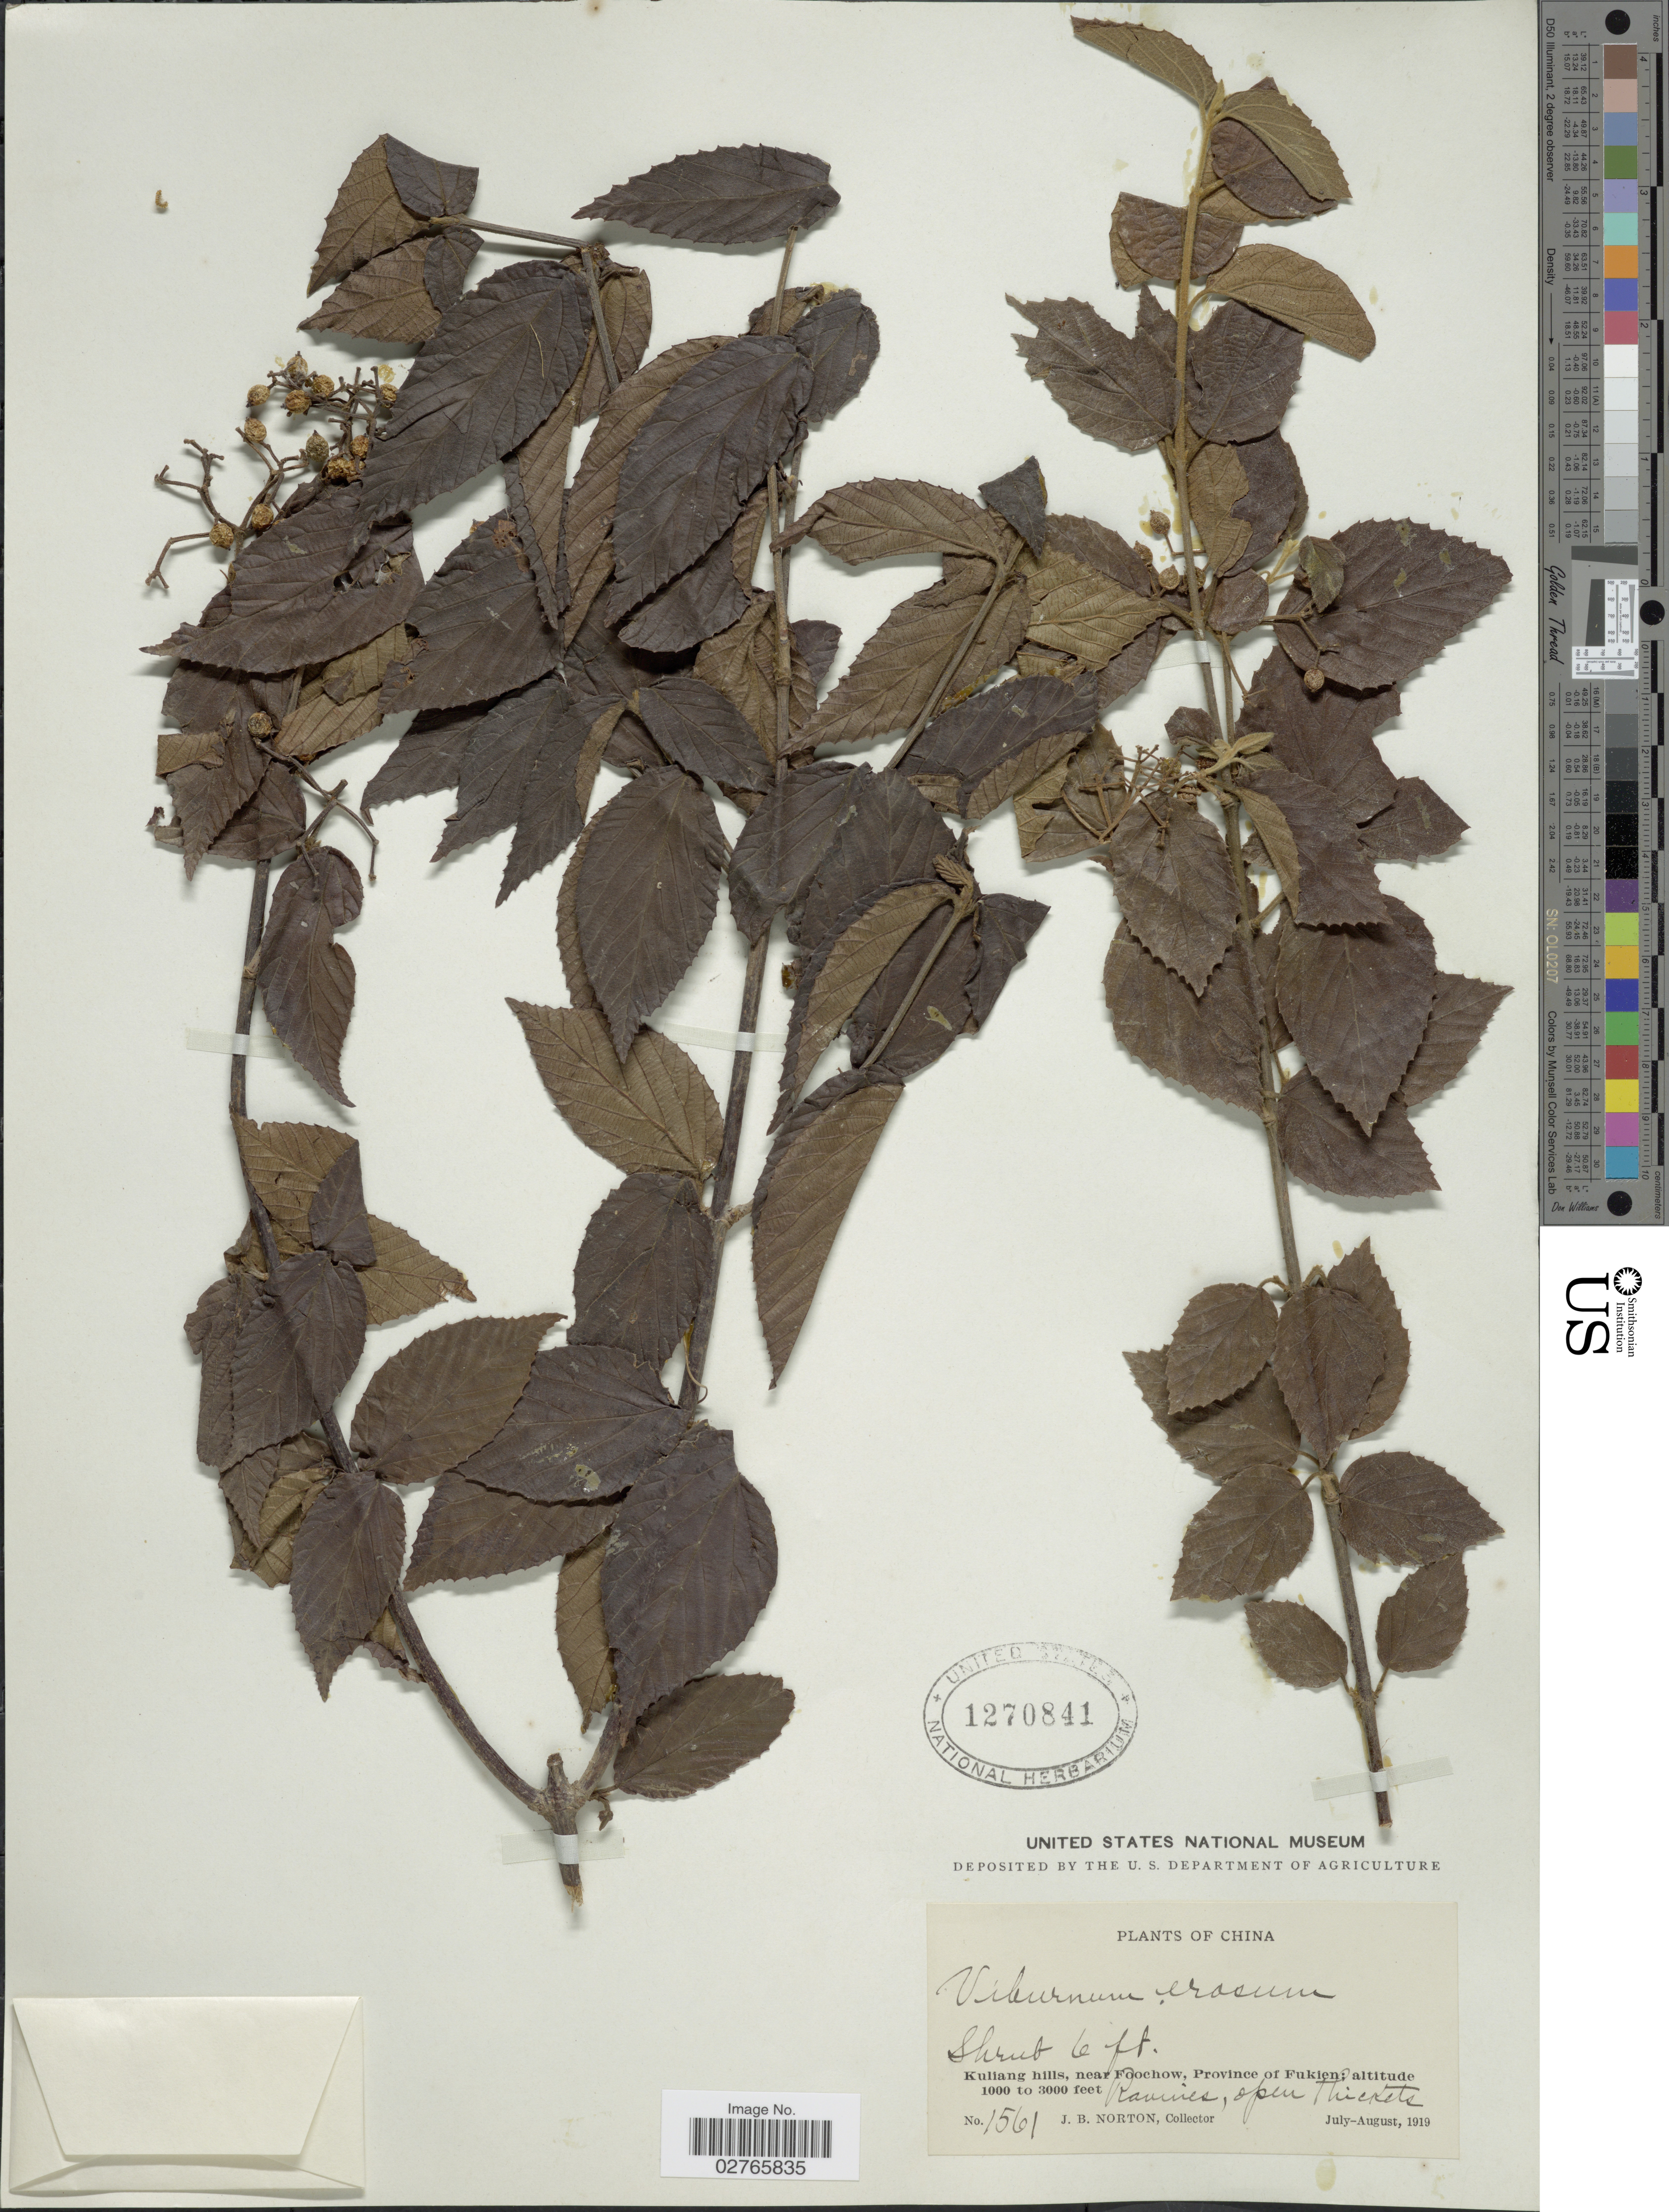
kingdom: Plantae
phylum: Tracheophyta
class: Magnoliopsida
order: Dipsacales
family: Viburnaceae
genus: Viburnum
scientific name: Viburnum erosum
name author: Thunb.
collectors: J. B. Norton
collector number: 1561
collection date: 1919-07/1919-08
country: China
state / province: Fujian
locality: Kuliang hills, near Foochow. Province of Fukien.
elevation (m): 305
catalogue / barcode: US 1270841